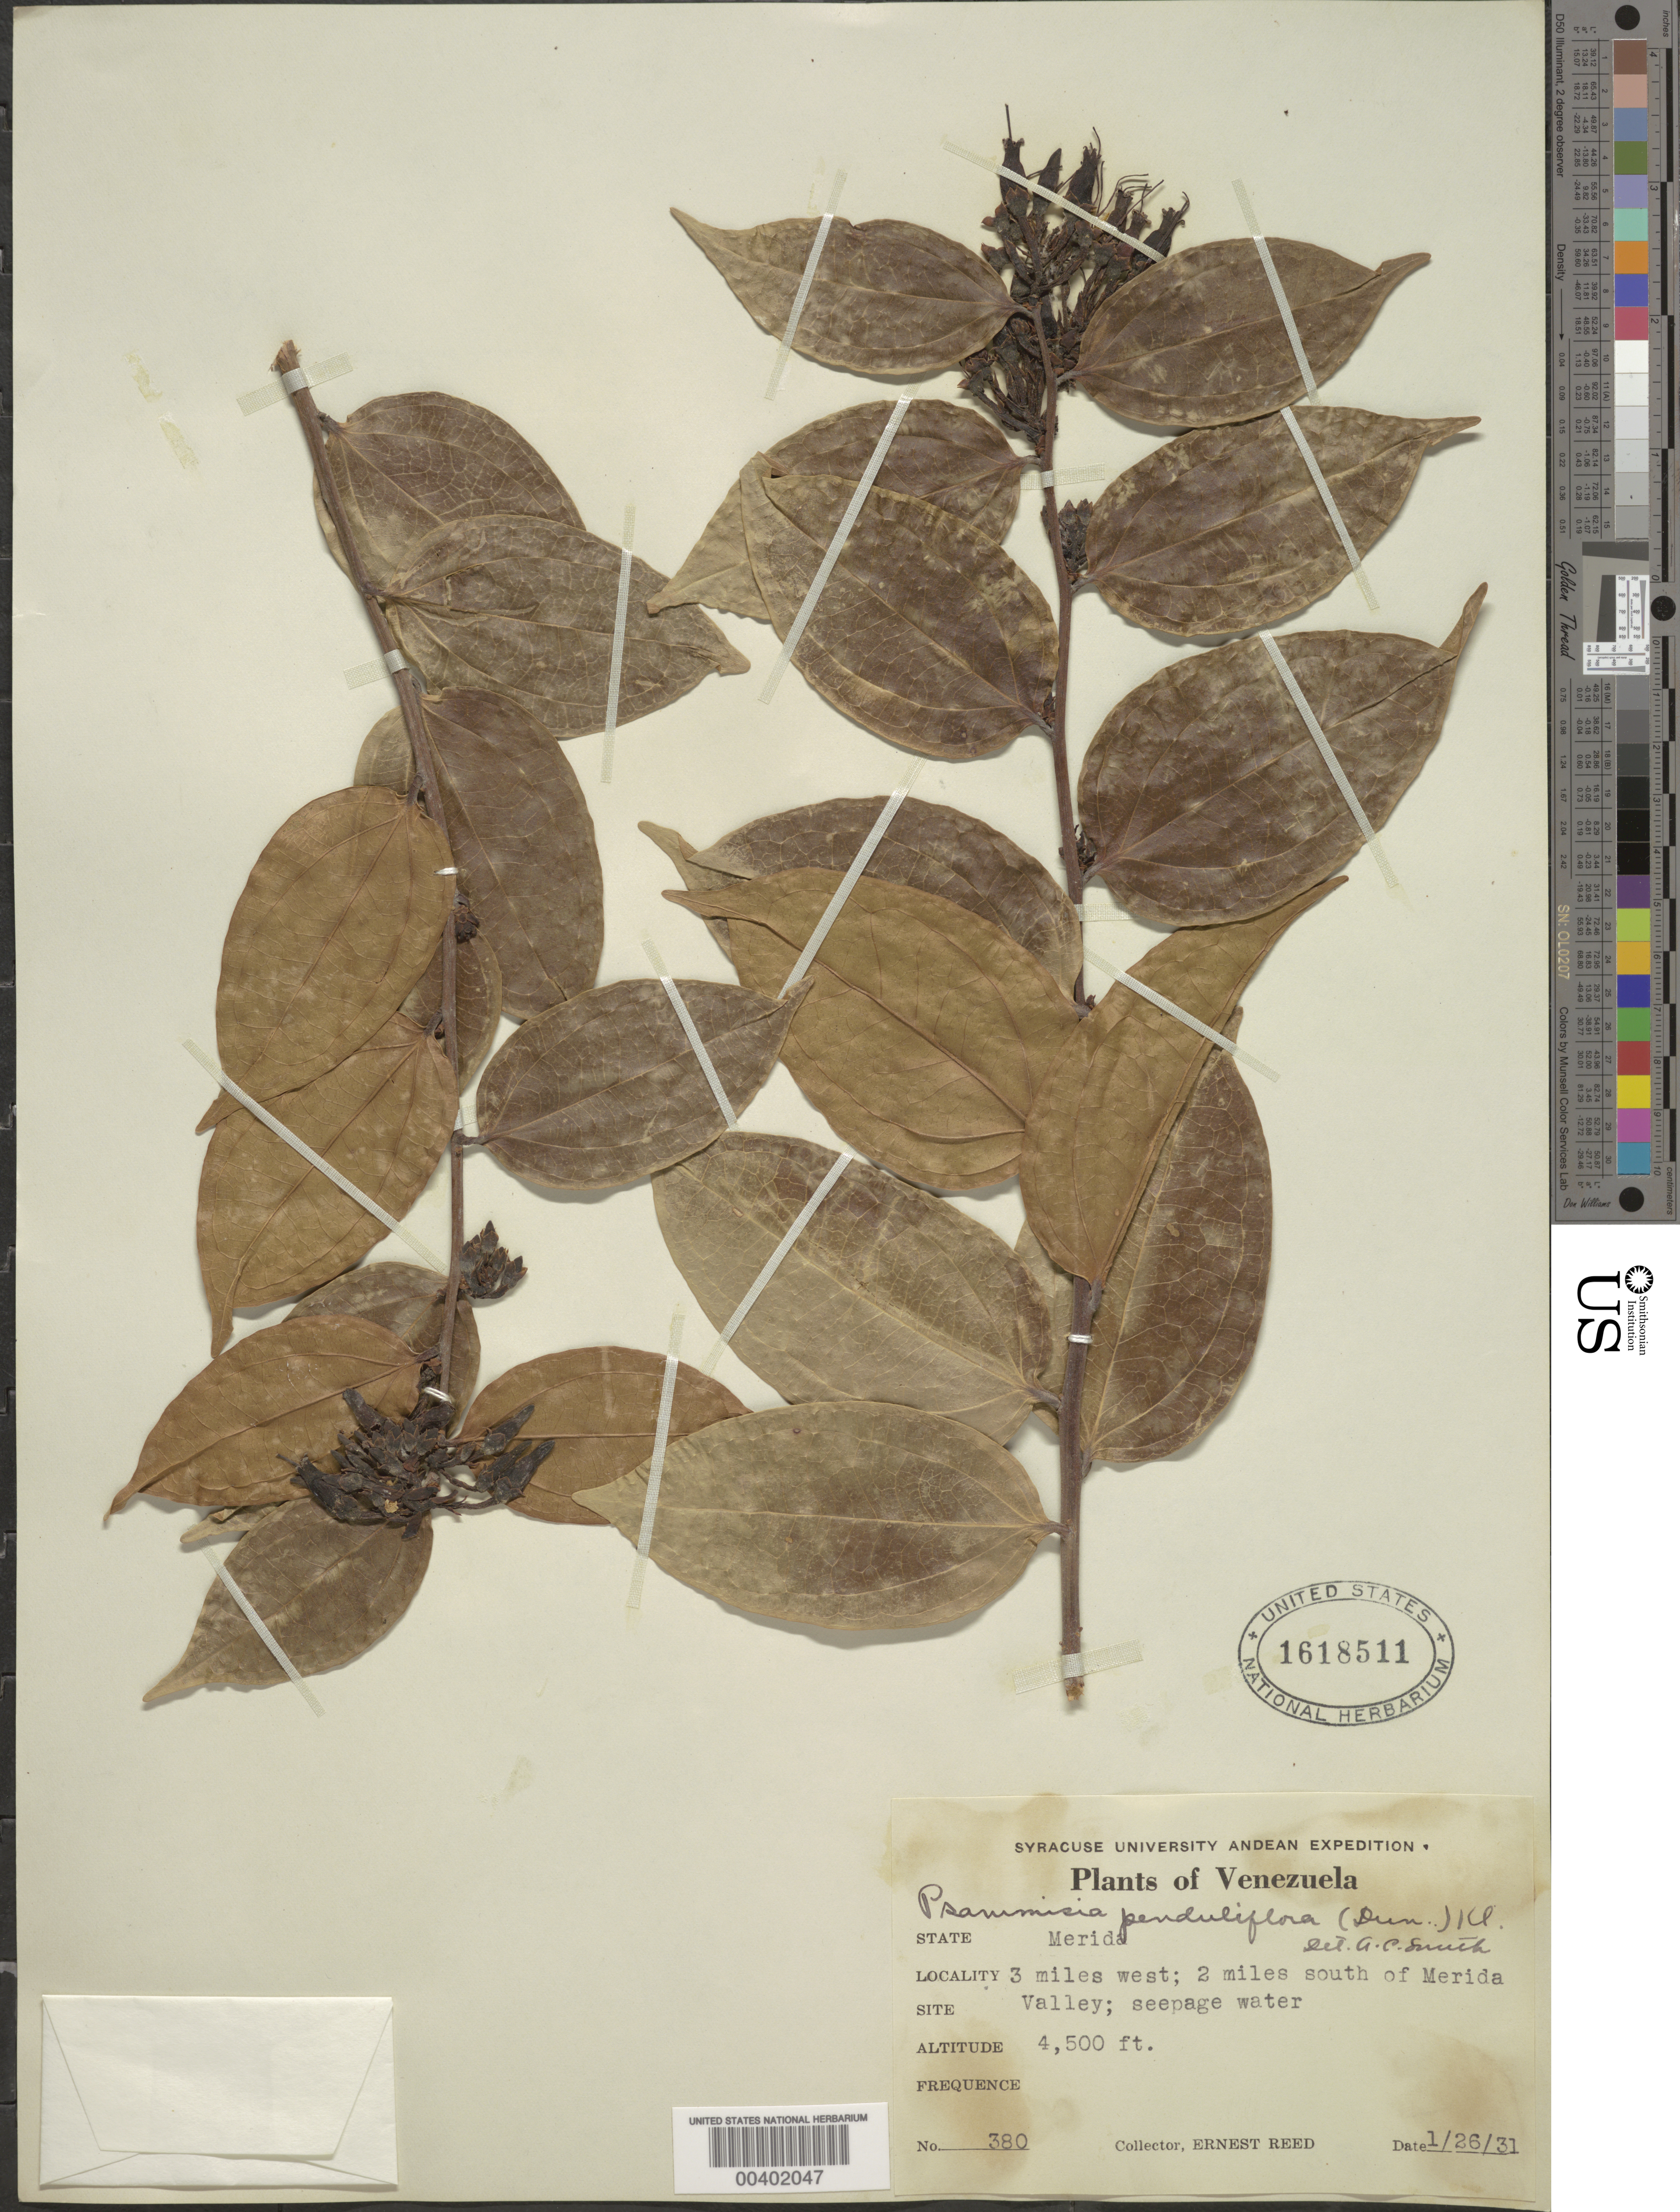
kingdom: Plantae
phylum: Tracheophyta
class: Magnoliopsida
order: Ericales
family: Ericaceae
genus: Psammisia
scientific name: Psammisia penduliflora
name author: (Dunal) Klotzsch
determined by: Smith, A. C.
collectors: E. Reed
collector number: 380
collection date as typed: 26 Jan 1931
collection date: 1931-01-26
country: Venezuela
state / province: Mérida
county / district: Libertador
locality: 3 miles west; 2 miles south of Mérida Valley. Merida?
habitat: Seepage water.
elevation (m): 1372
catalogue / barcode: US 1618511